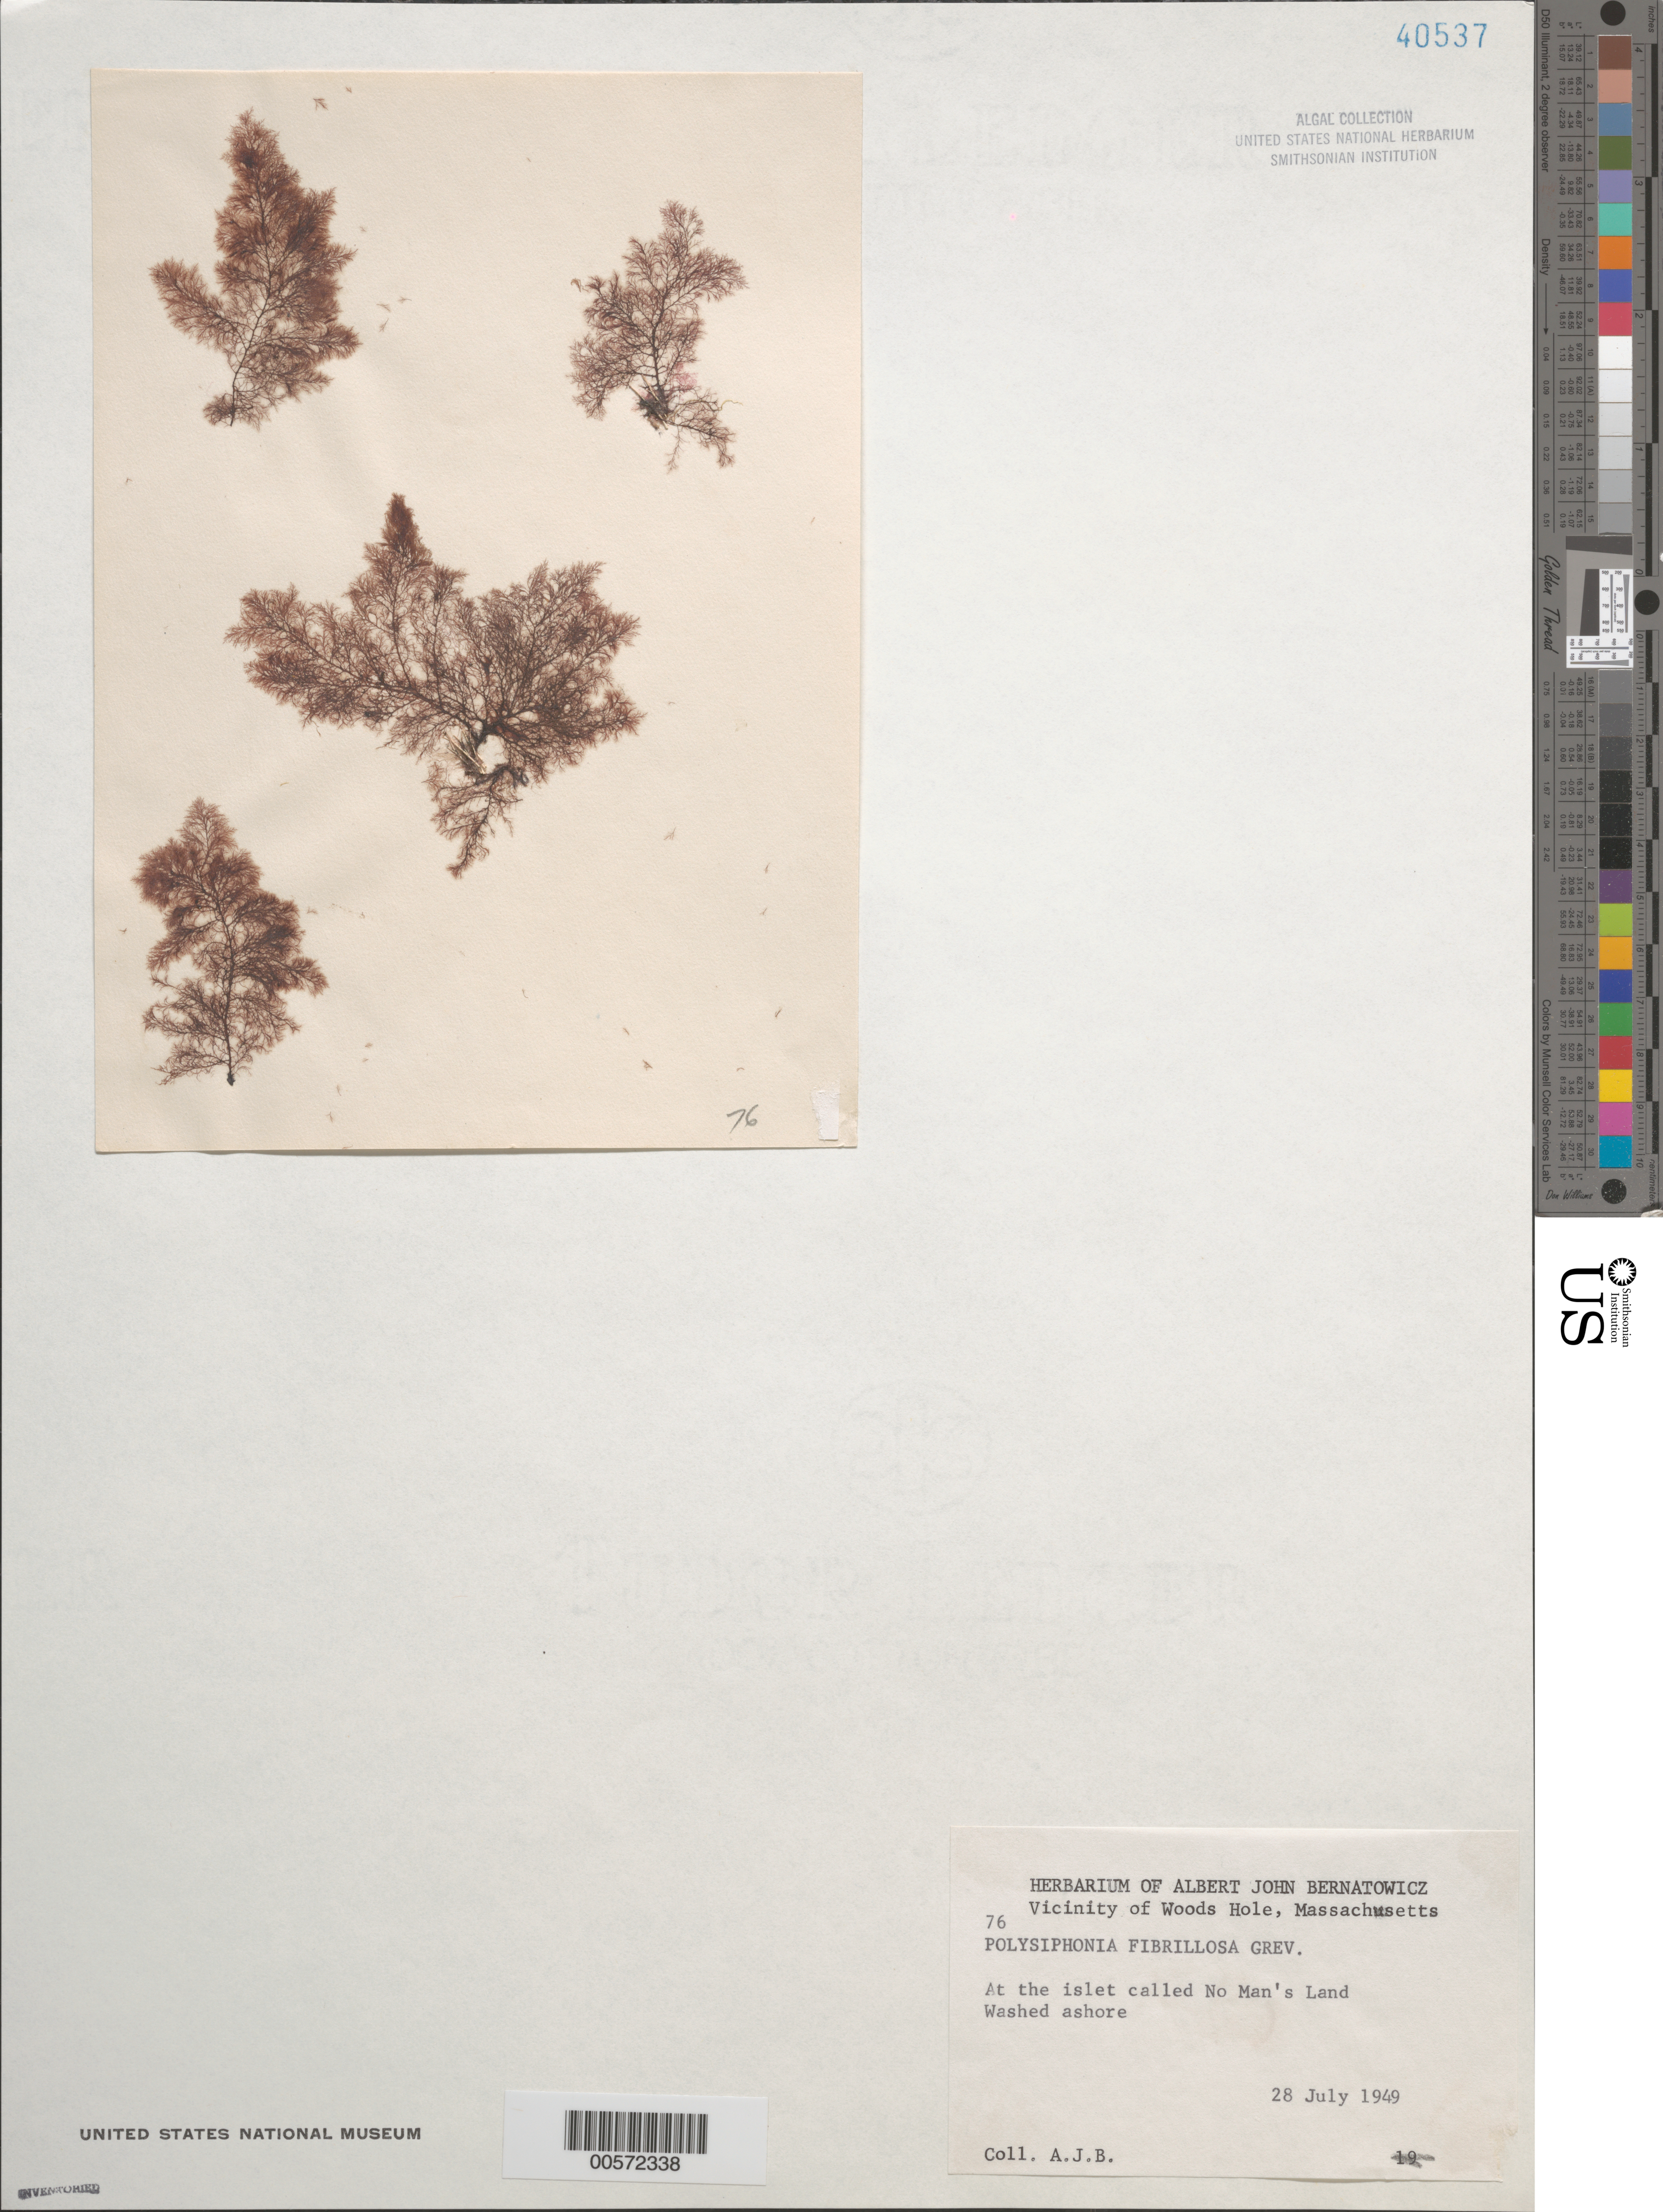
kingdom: Plantae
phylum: Rhodophyta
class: Florideophyceae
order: Ceramiales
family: Rhodomelaceae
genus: Leptosiphonia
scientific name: Leptosiphonia fibrillosa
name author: (C. Agardh) Savoie & G.W. Saunders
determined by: Algae name updating Project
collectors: A. Bernatowicz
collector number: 76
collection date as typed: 28 Jul 1949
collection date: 1949-07-28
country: United States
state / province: Massachusetts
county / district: Dukes County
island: No Mans Land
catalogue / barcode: US 40537